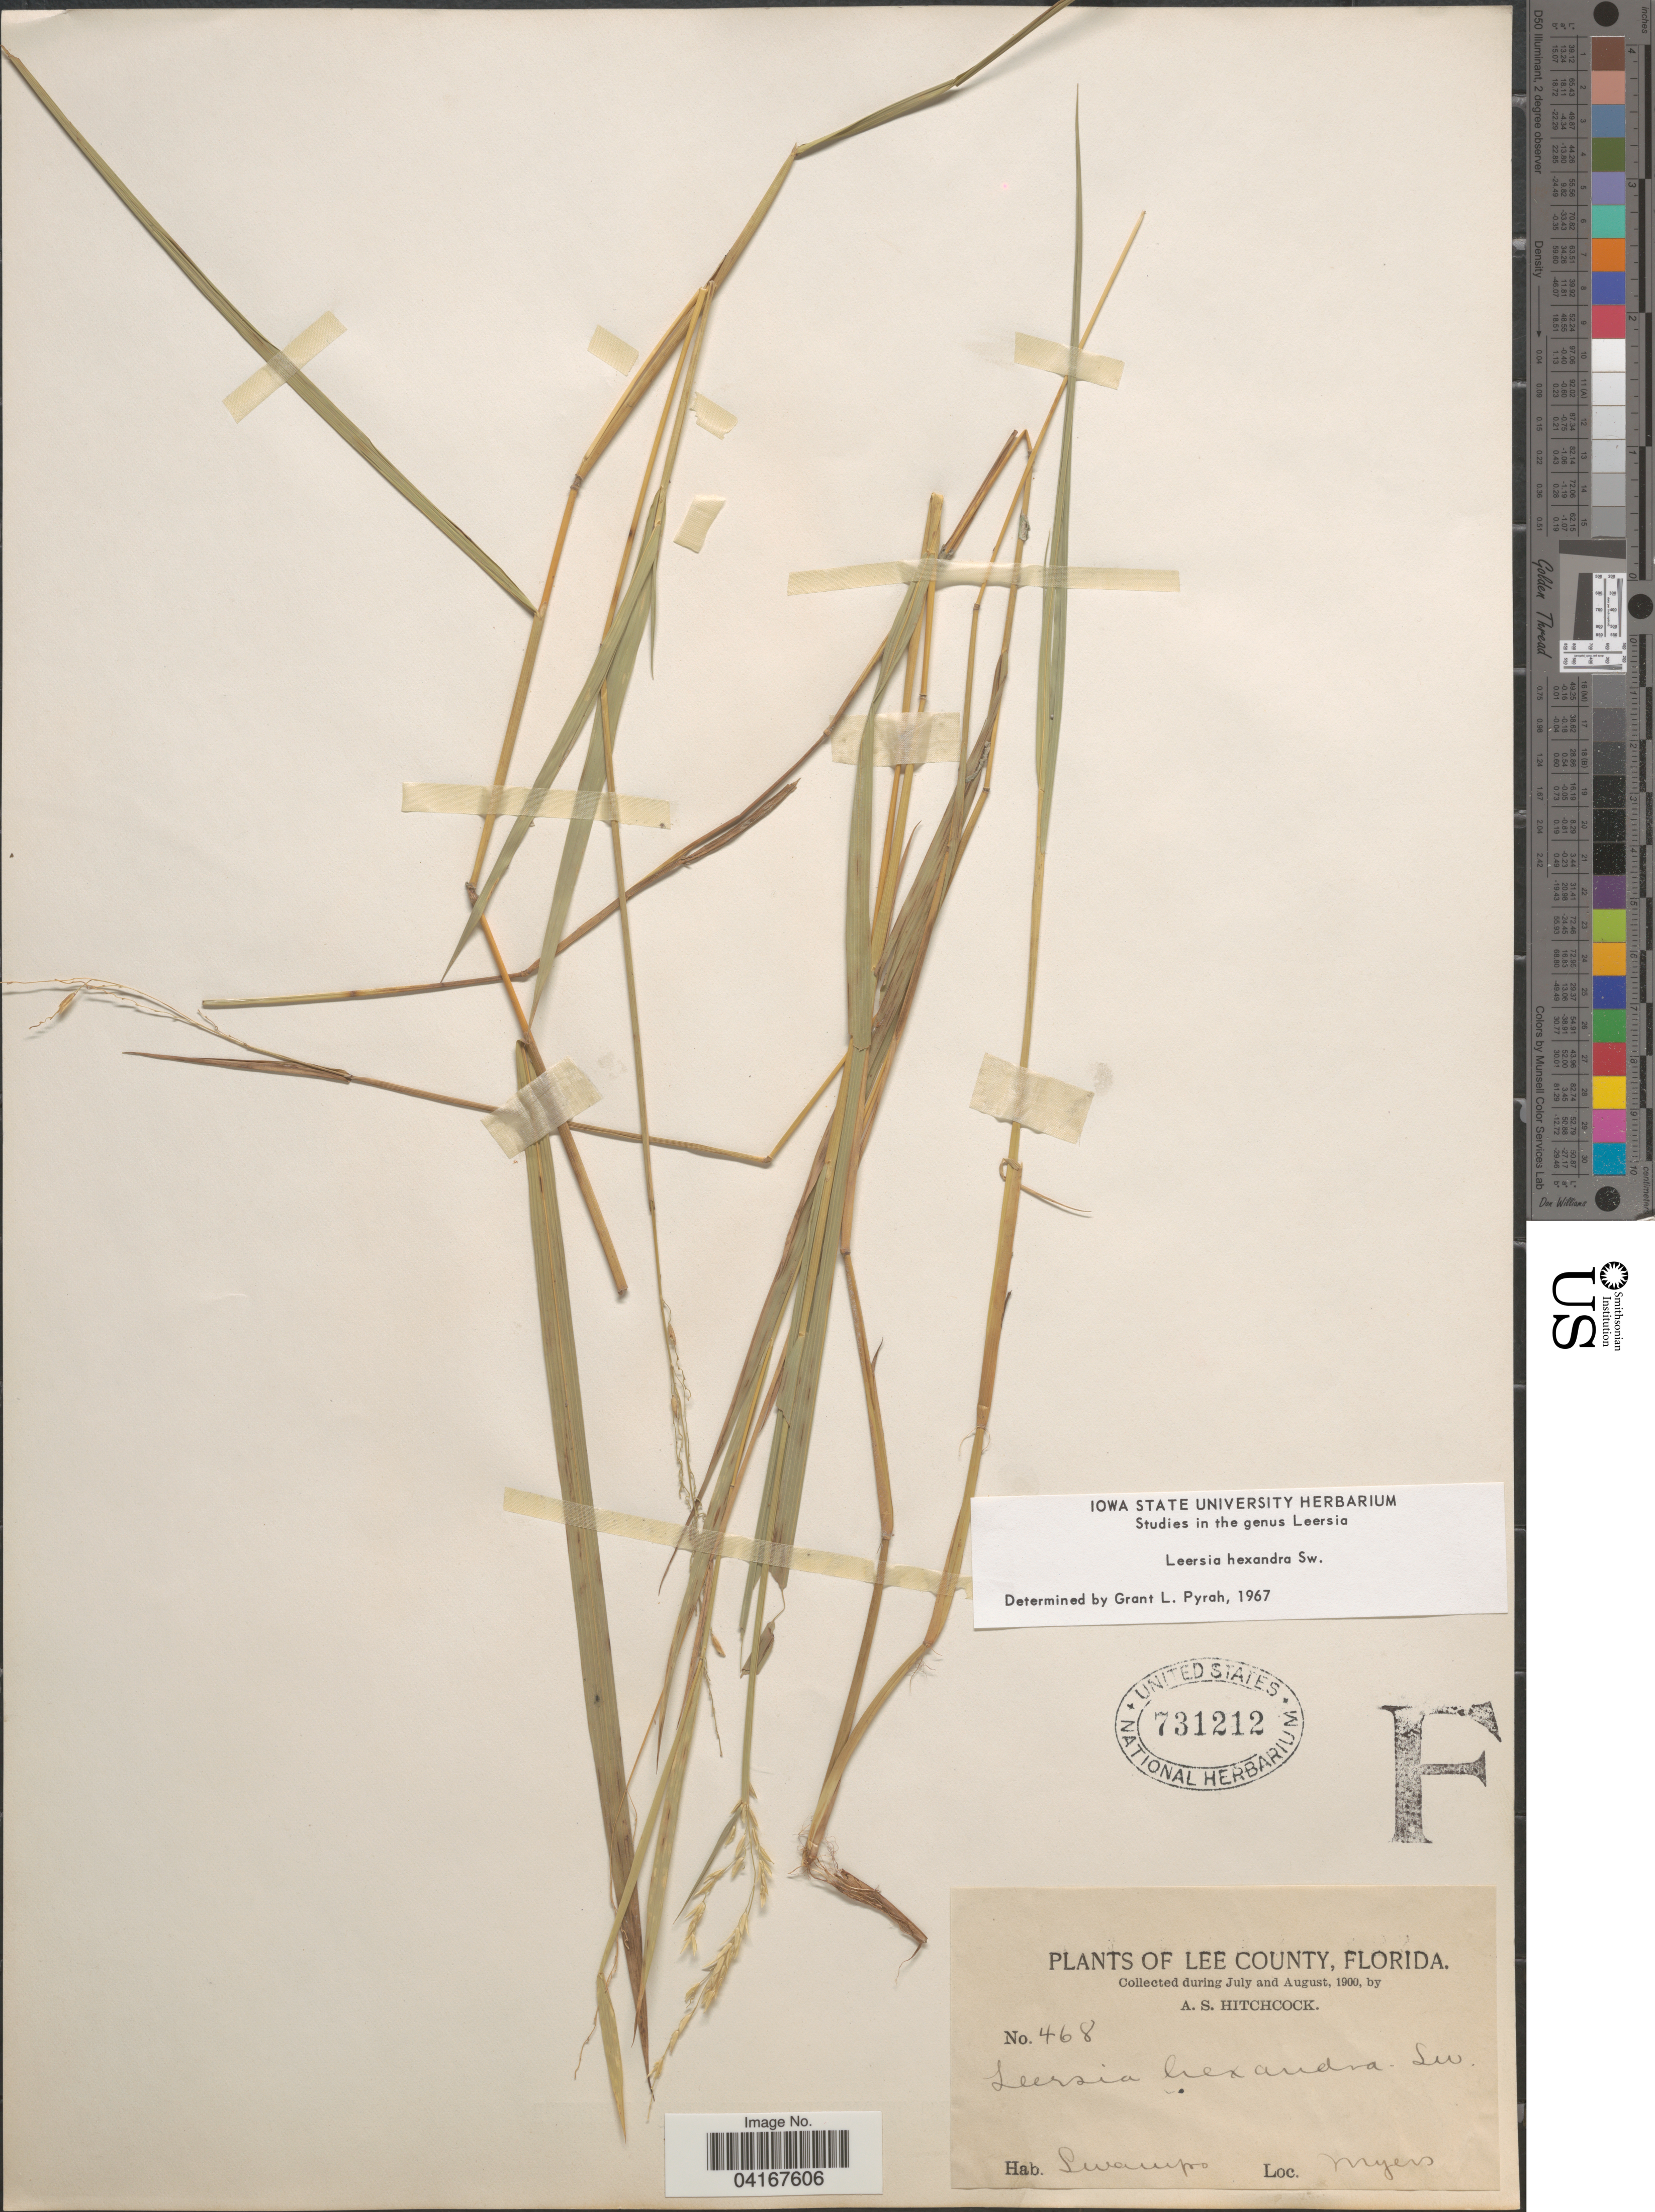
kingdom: Plantae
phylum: Tracheophyta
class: Liliopsida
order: Poales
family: Poaceae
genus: Leersia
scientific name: Leersia hexandra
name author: Sw.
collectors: A. S. Hitchcock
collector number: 468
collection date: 1900-07/1900-08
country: United States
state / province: Florida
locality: Lee County. Myers.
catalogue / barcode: US 731212